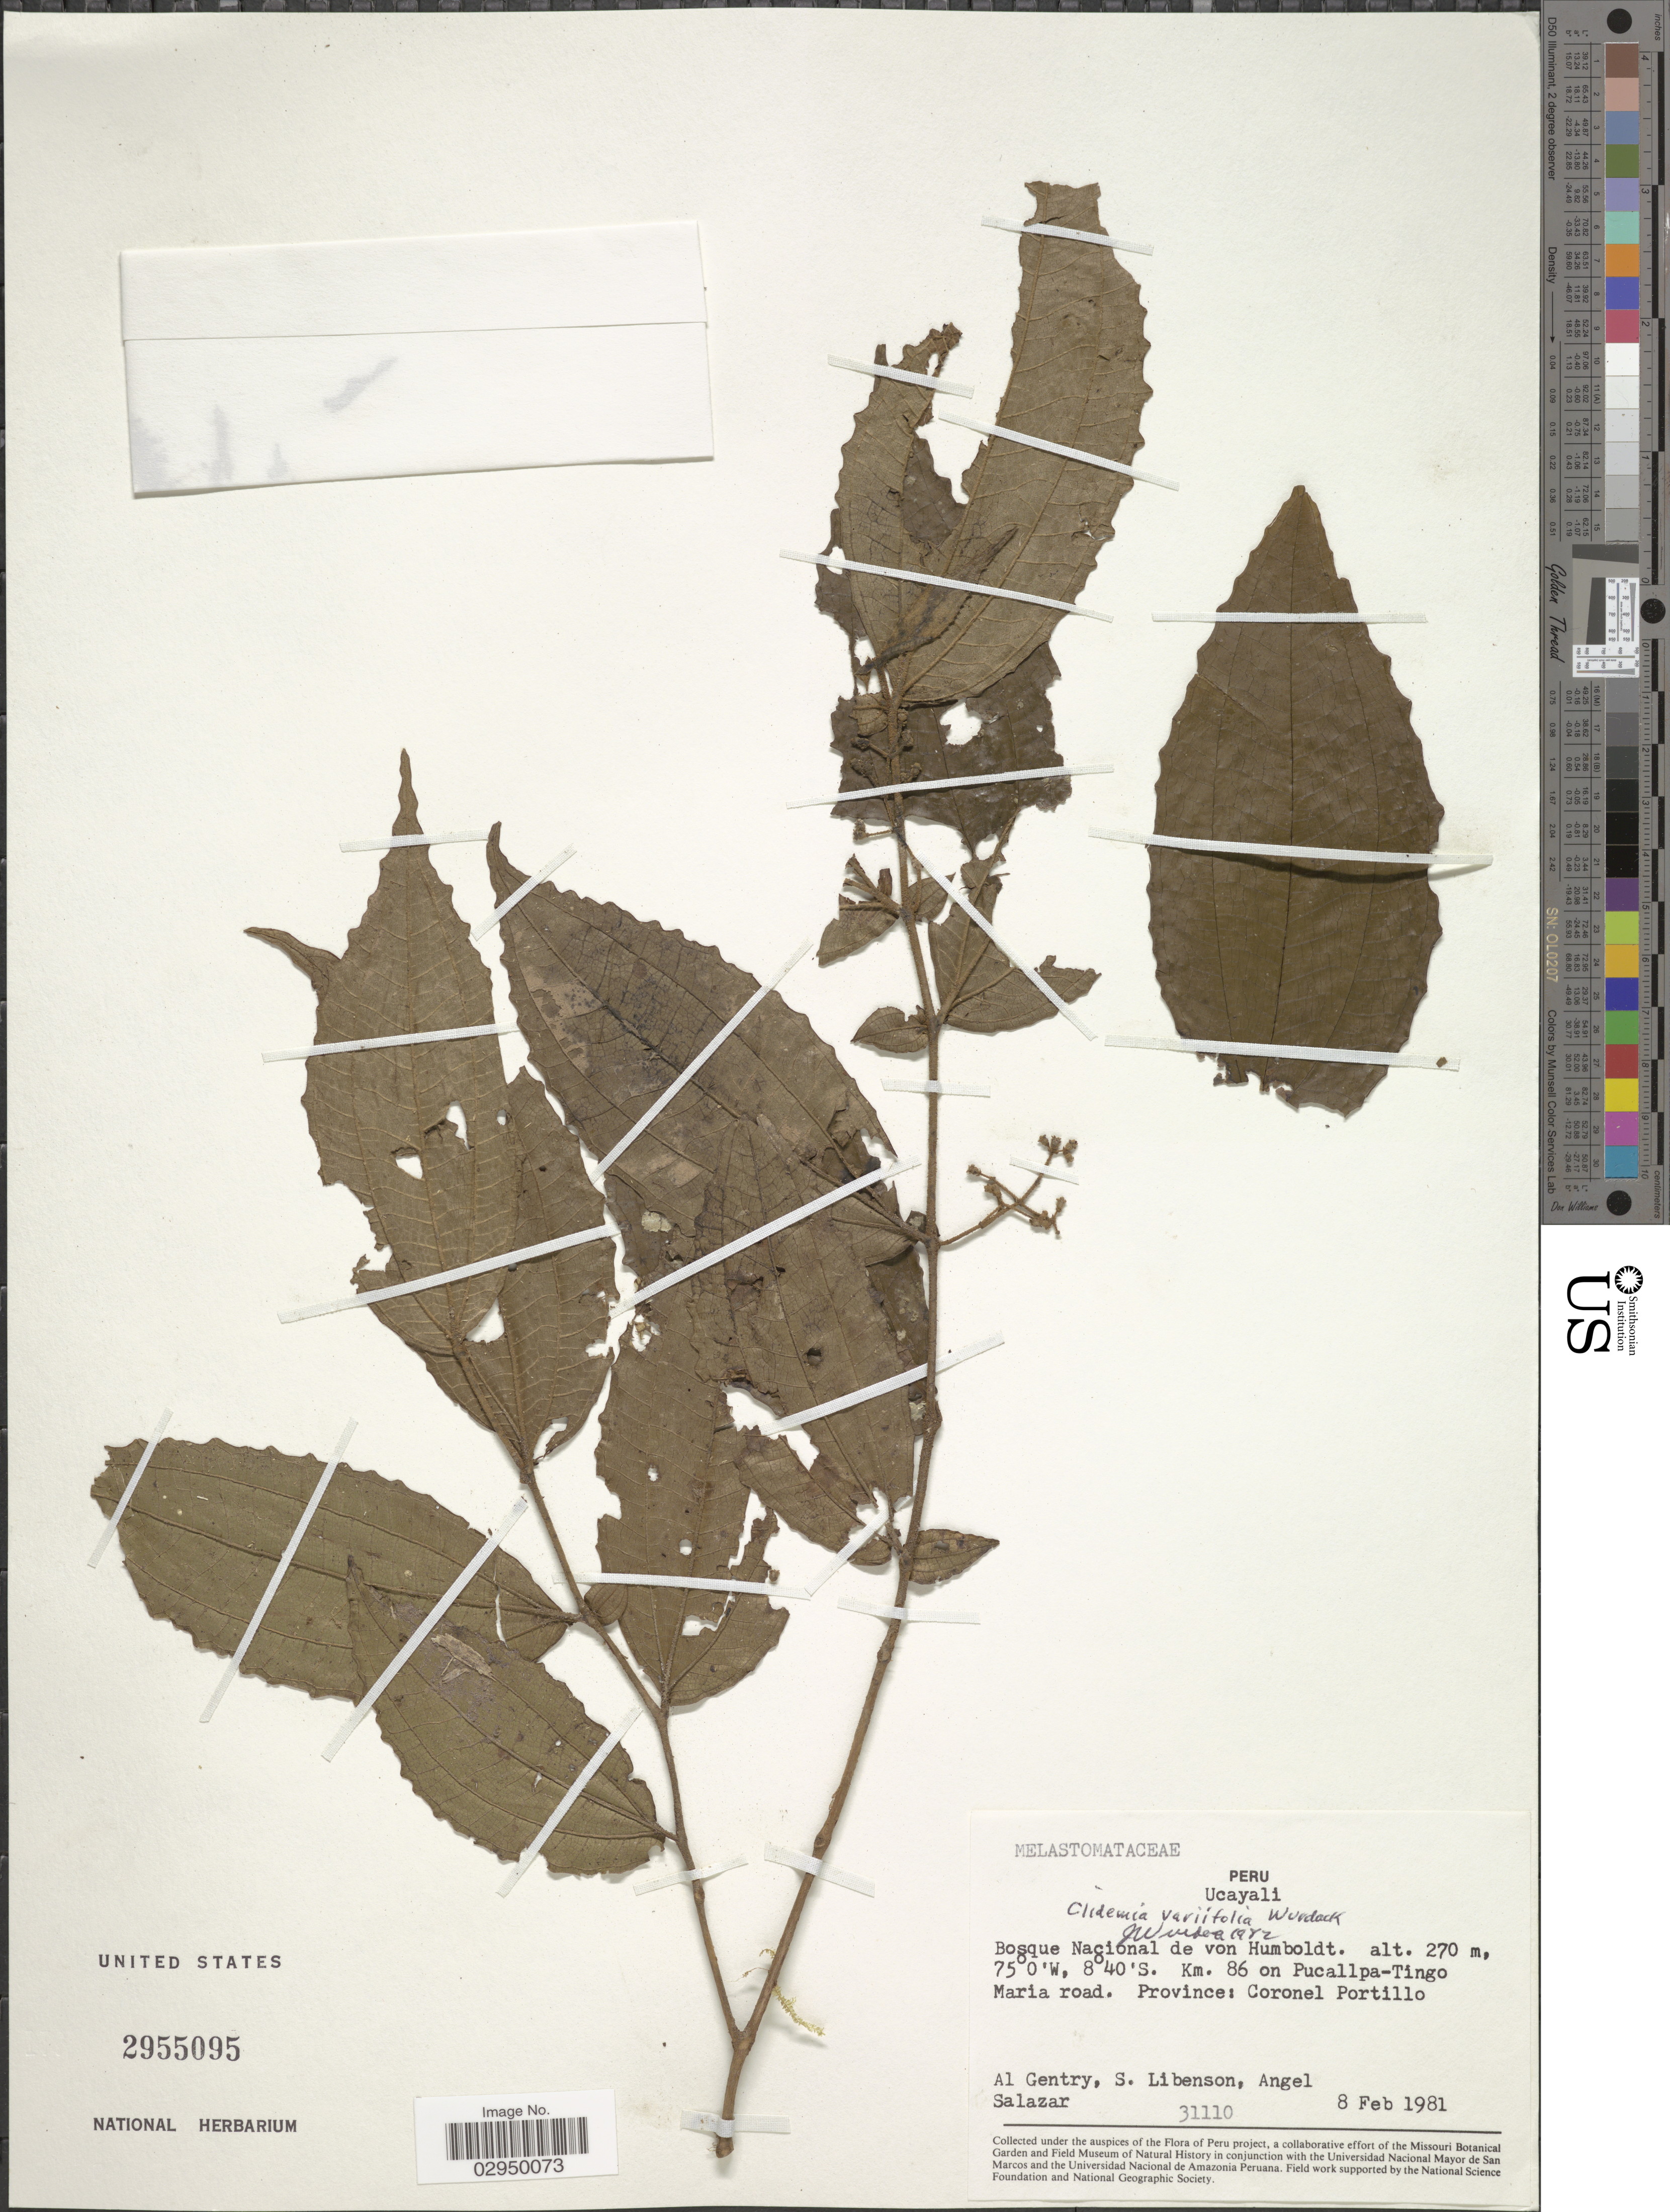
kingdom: Plantae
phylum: Tracheophyta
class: Magnoliopsida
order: Myrtales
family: Melastomataceae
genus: Clidemia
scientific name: Clidemia variifolia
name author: Wurdack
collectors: A. H. Gentry, S. Libenson & A. Salazar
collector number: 31110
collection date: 1981-02-08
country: Peru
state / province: Ucayali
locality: Bosque Nacional de von Humboldt. Km. 86 on Pucallpa-Tingo Maria road. Province: Coronel Portillo.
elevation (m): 270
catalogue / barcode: US 2955095